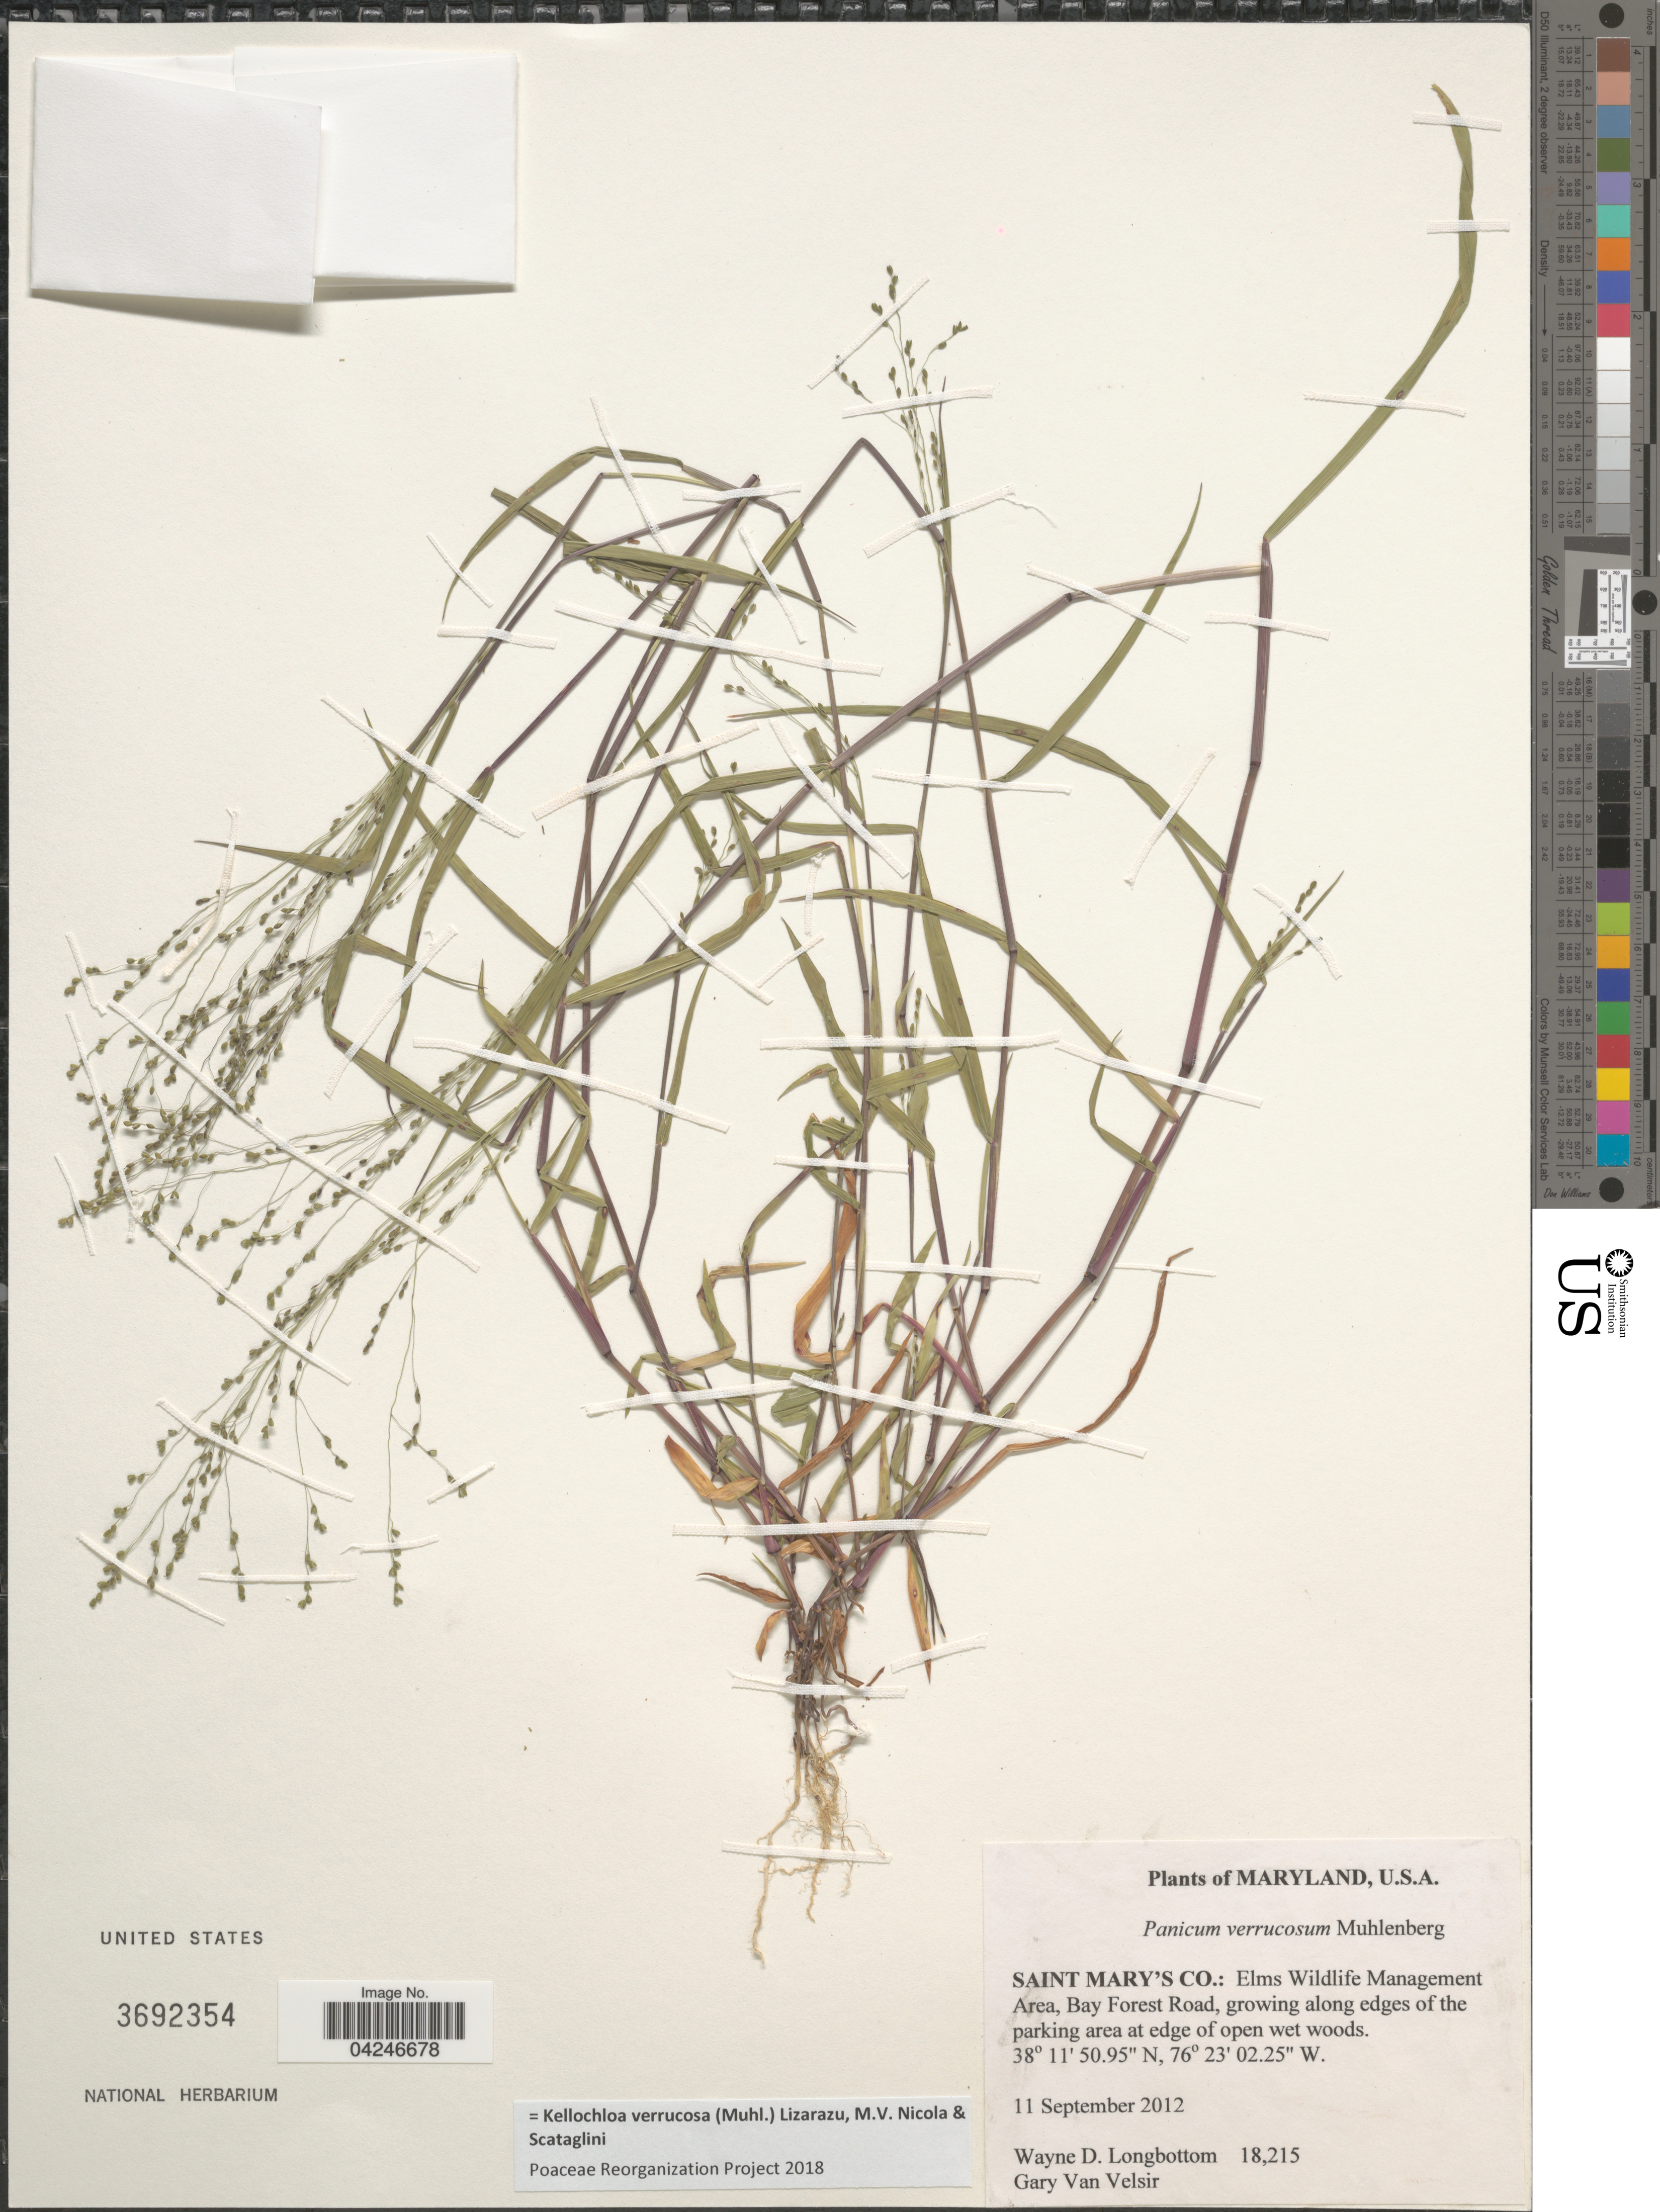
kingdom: Plantae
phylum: Tracheophyta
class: Liliopsida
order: Poales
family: Poaceae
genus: Kellochloa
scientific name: Kellochloa verrucosa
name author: (Muhl.) Lizarazu et al.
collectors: W. D. Longbottom & G. Van Velsir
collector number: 18215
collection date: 2012-09-11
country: United States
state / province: Maryland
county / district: St. Mary's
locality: Saint Mary's Co.: Elms Wildlife Management Area, Bay Forest Road.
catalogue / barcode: US 3692354